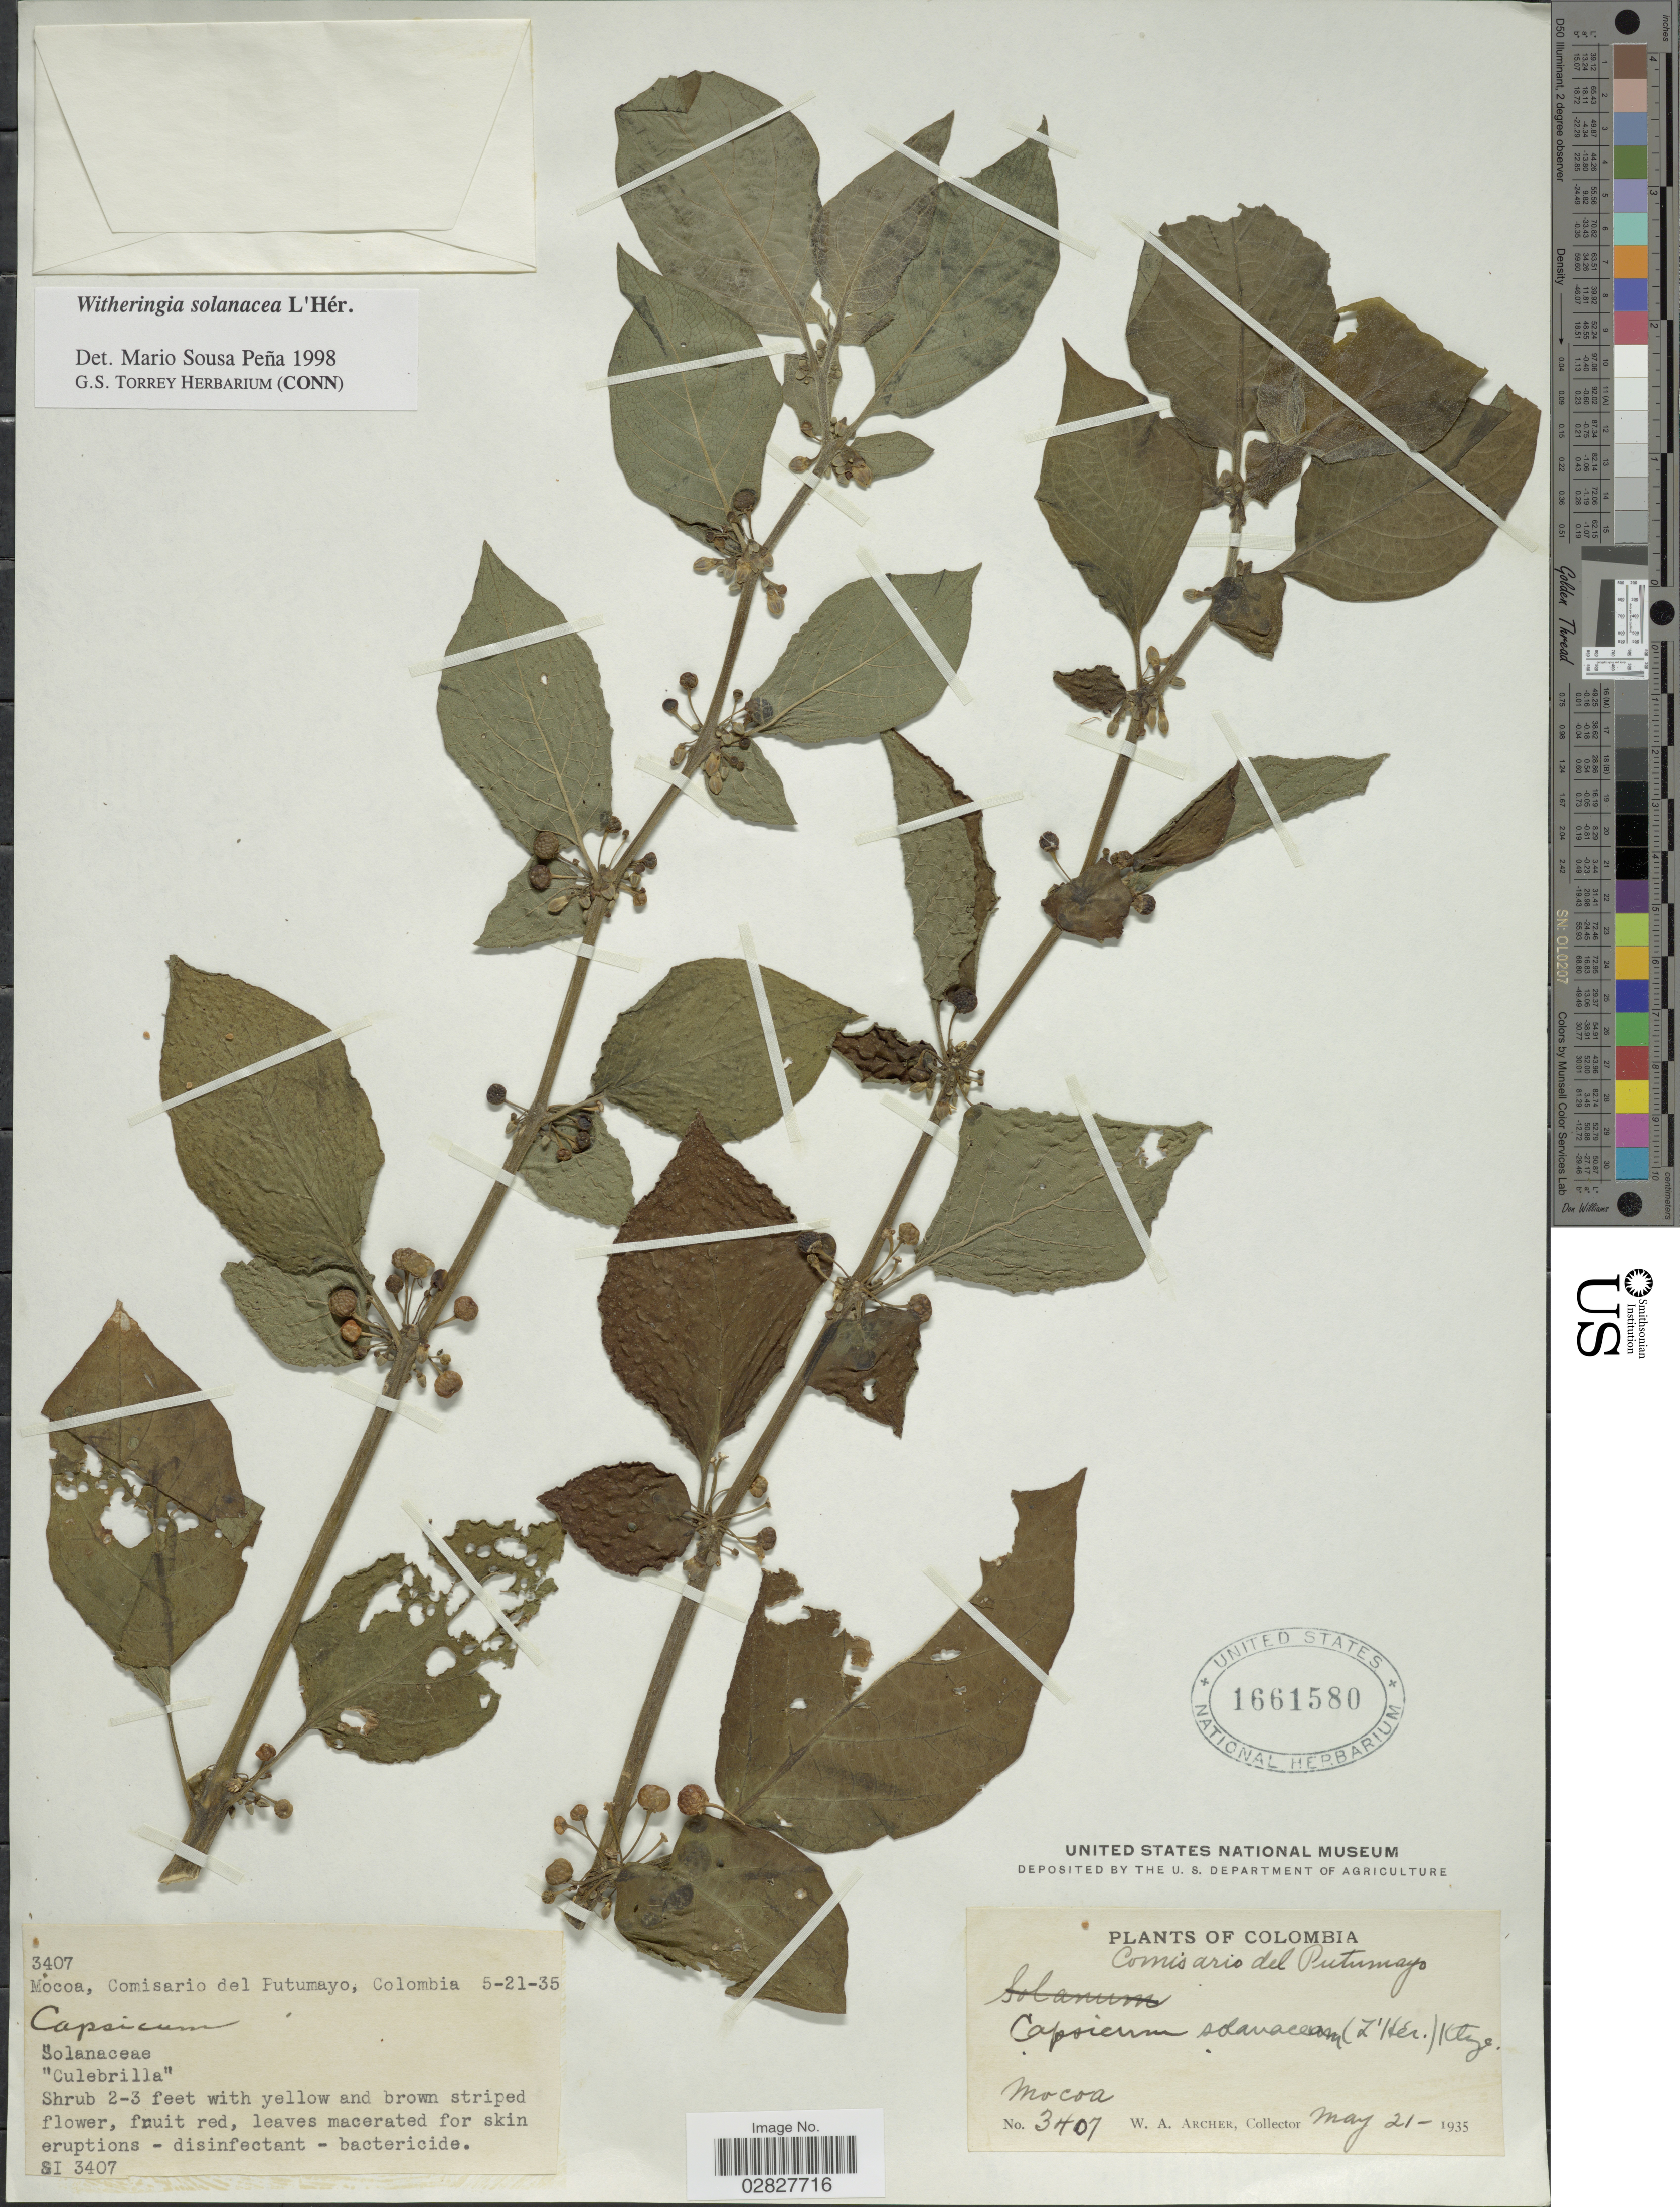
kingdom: Plantae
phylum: Tracheophyta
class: Magnoliopsida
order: Solanales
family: Solanaceae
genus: Witheringia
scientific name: Witheringia solanacea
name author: L'Hér.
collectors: W. A. Archer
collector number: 3407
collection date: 1935-05-21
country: Colombia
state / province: Putumayo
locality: Mocoa, Comisario del Putumayo.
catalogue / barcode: US 1661580